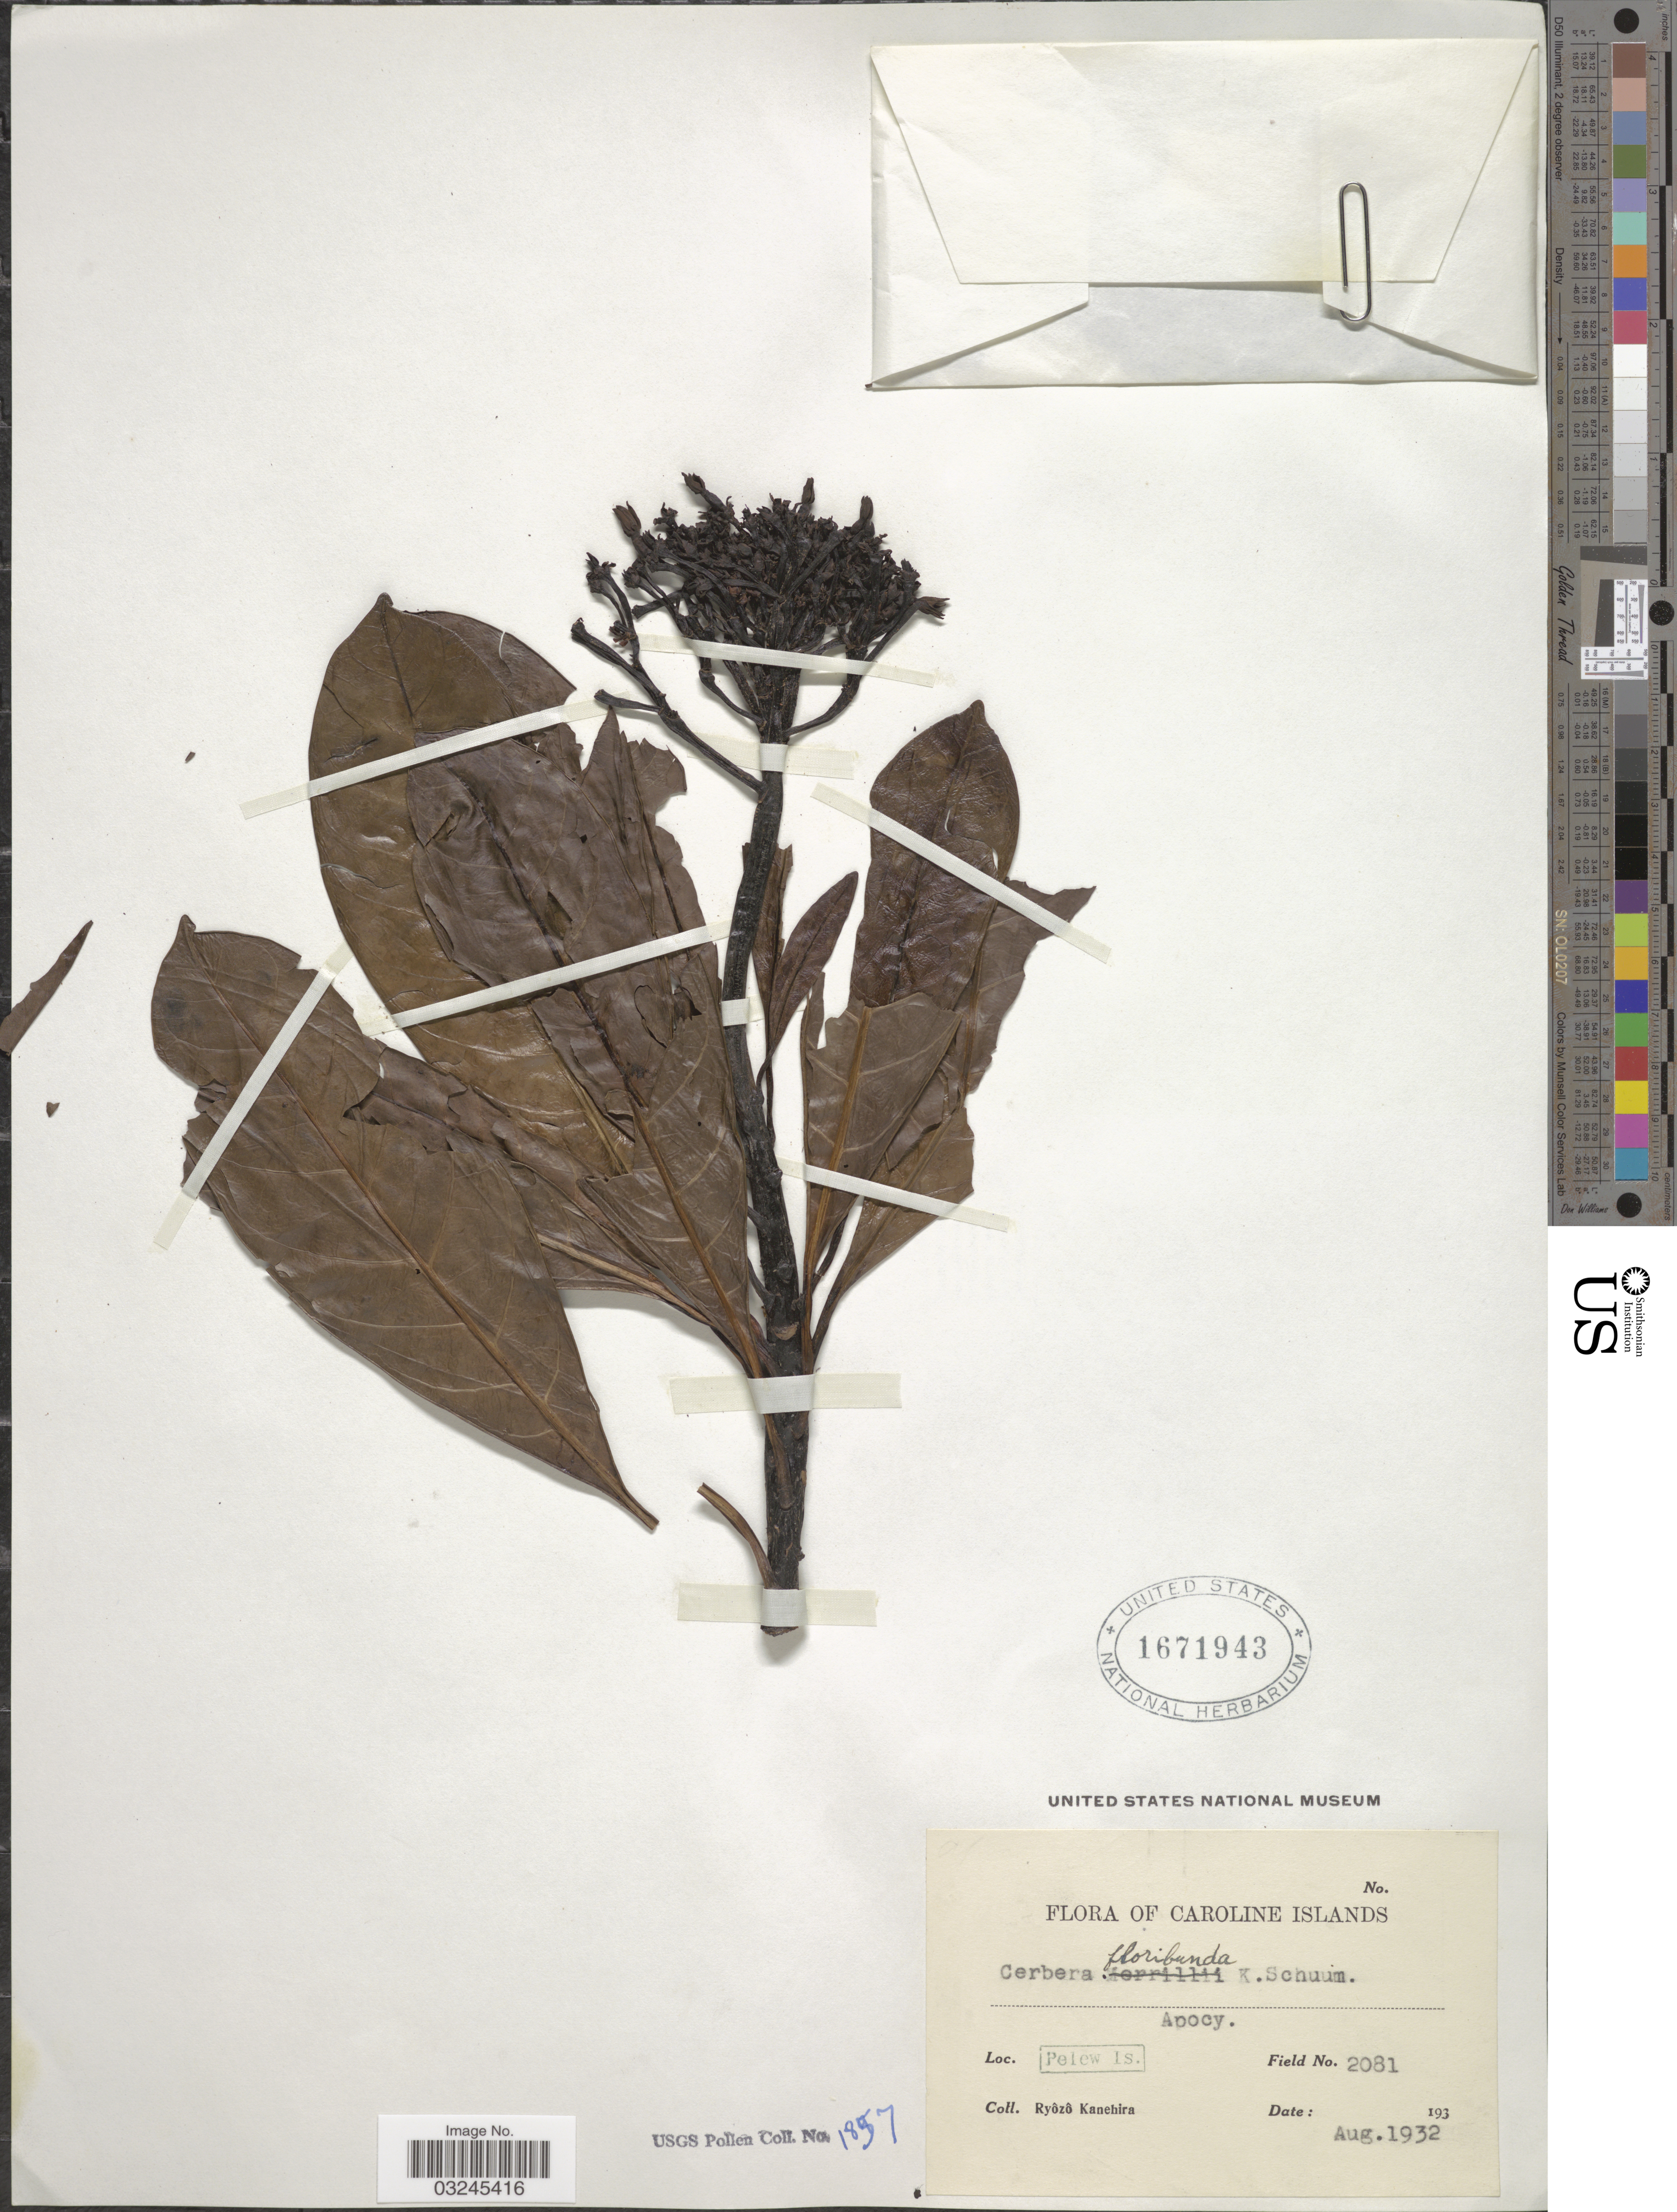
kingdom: Plantae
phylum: Tracheophyta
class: Magnoliopsida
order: Gentianales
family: Apocynaceae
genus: Cerbera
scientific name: Cerbera floribunda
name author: K. Schum.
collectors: R. Kanehira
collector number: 2081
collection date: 1932-08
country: Palau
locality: Caroline Islands. Pelew Is.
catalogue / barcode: US 1671943